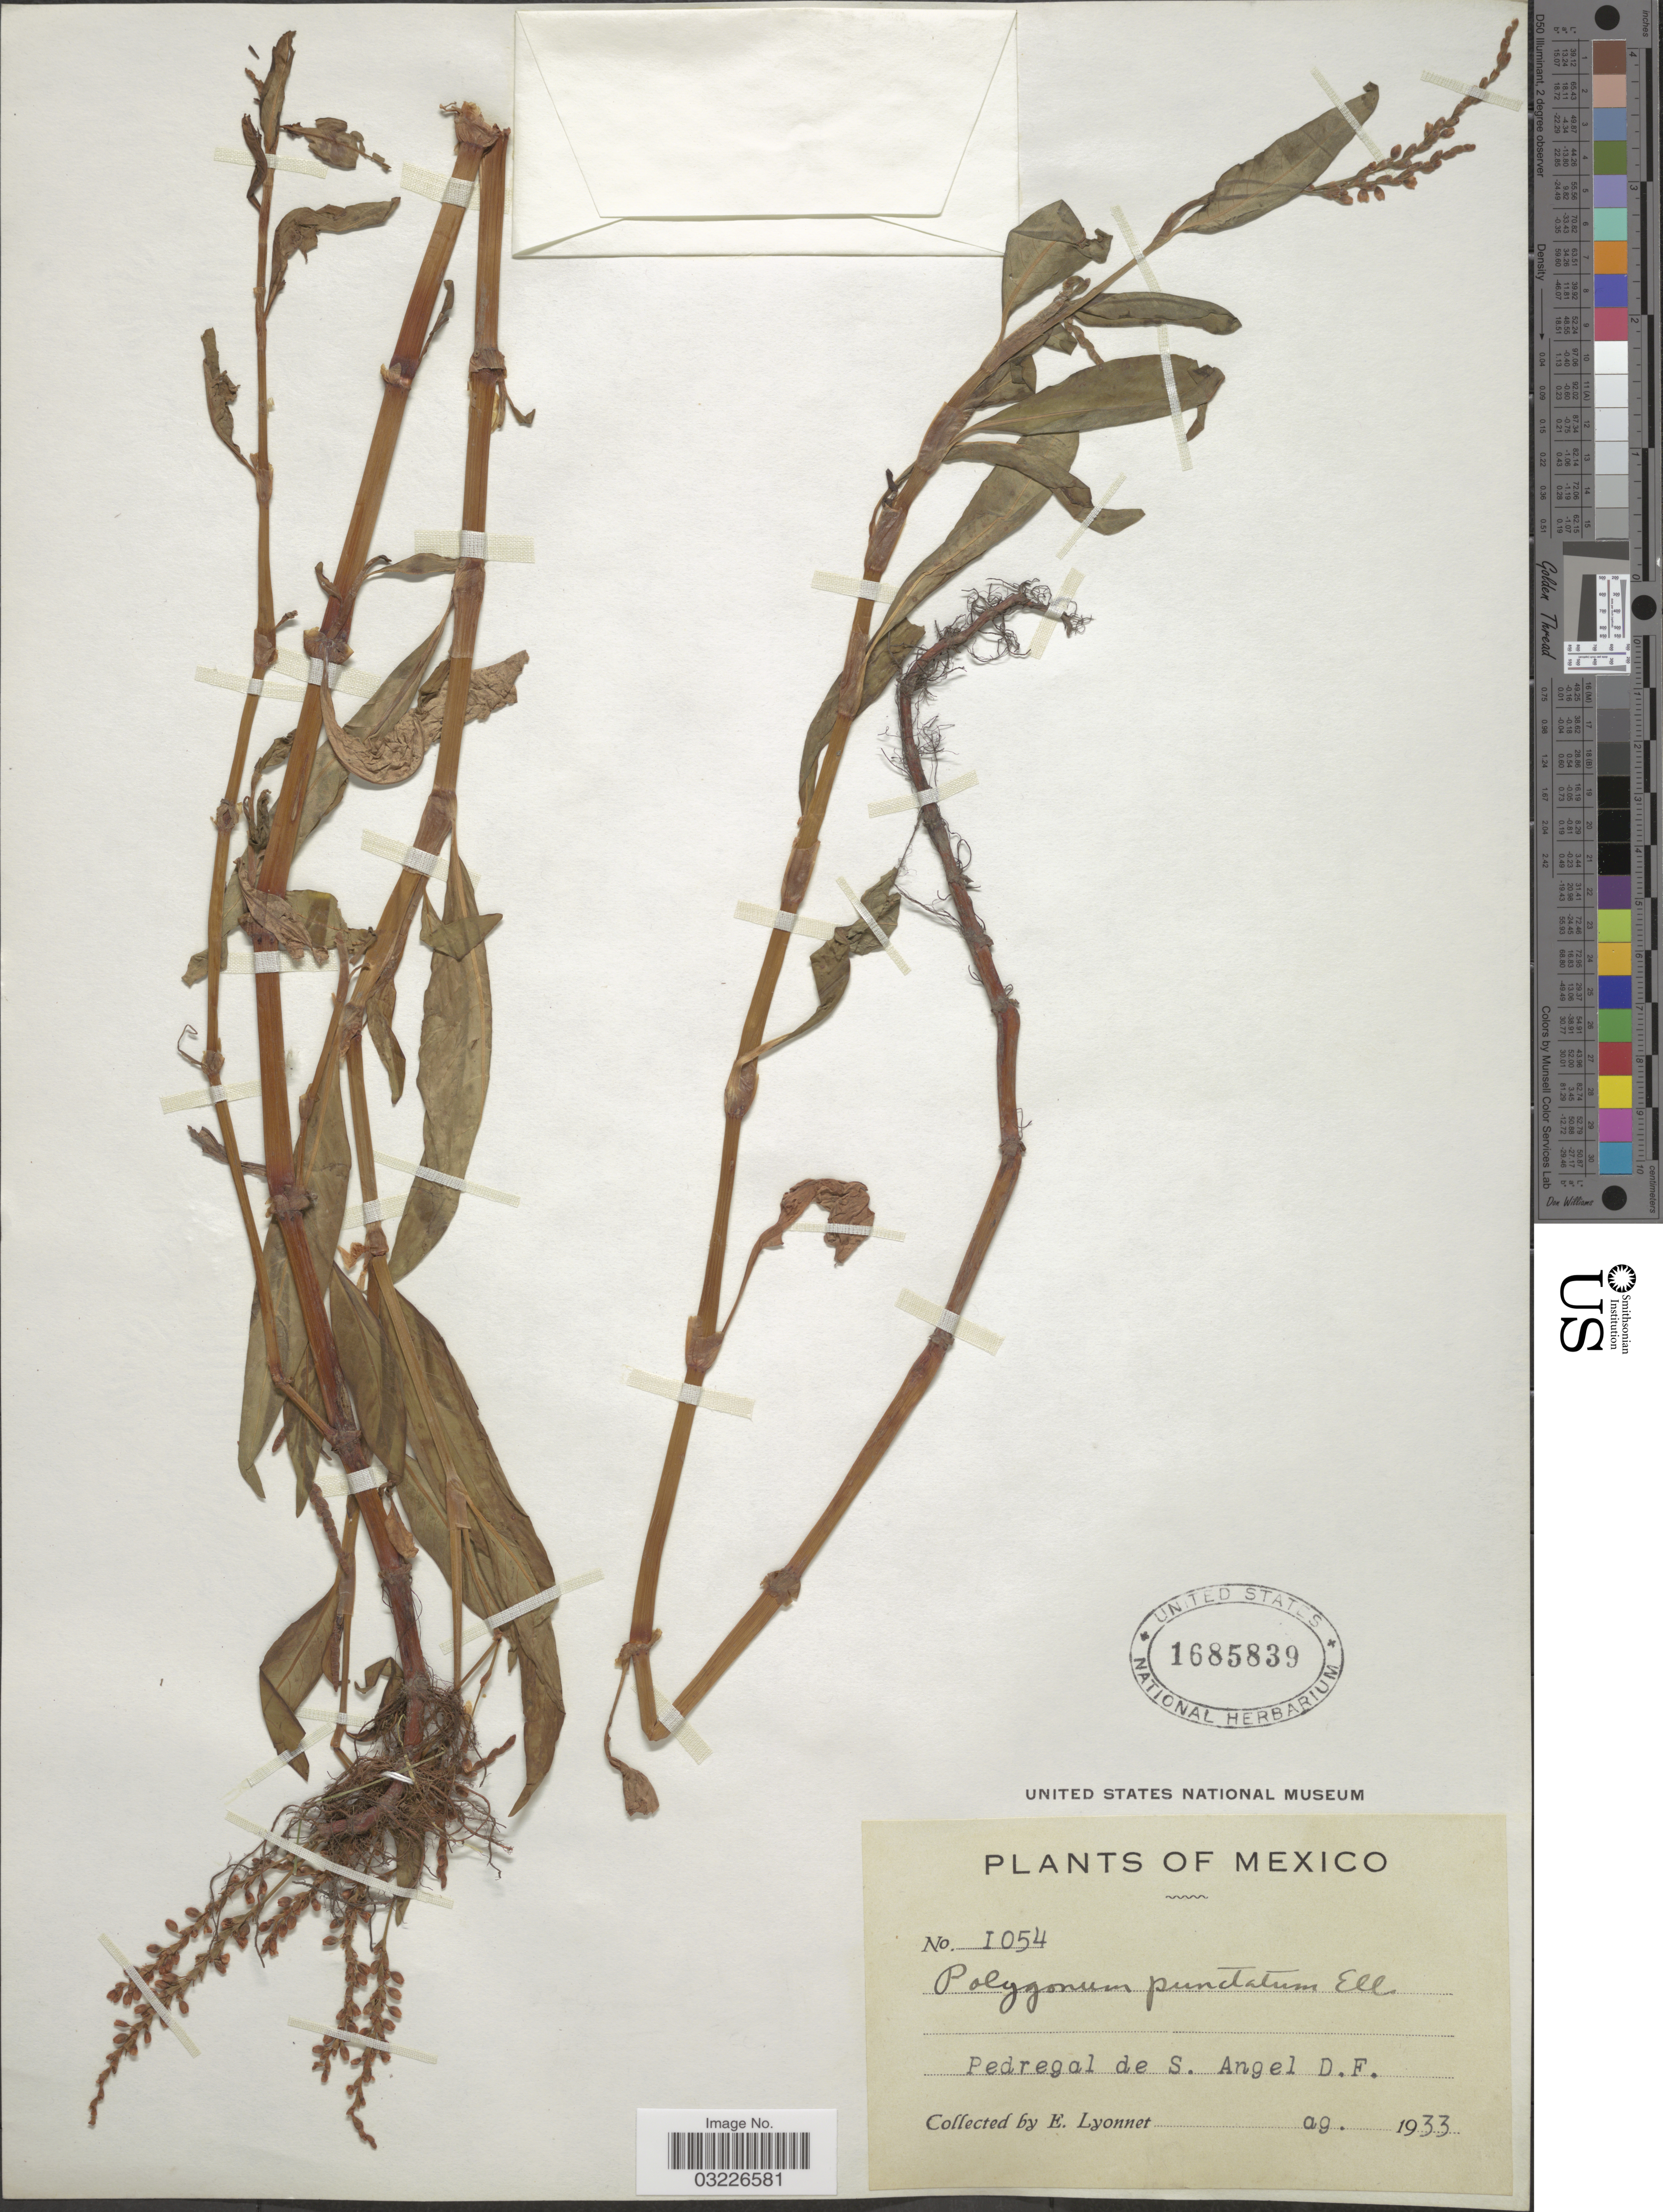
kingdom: Plantae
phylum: Tracheophyta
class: Magnoliopsida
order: Caryophyllales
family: Polygonaceae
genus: Persicaria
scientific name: Persicaria punctata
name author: (Elliott) Small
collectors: E. Lyonnet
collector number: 1054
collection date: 1933-08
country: Mexico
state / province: Distrito Federal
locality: Pedregal de S. Angel D. F.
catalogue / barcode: US 1685839